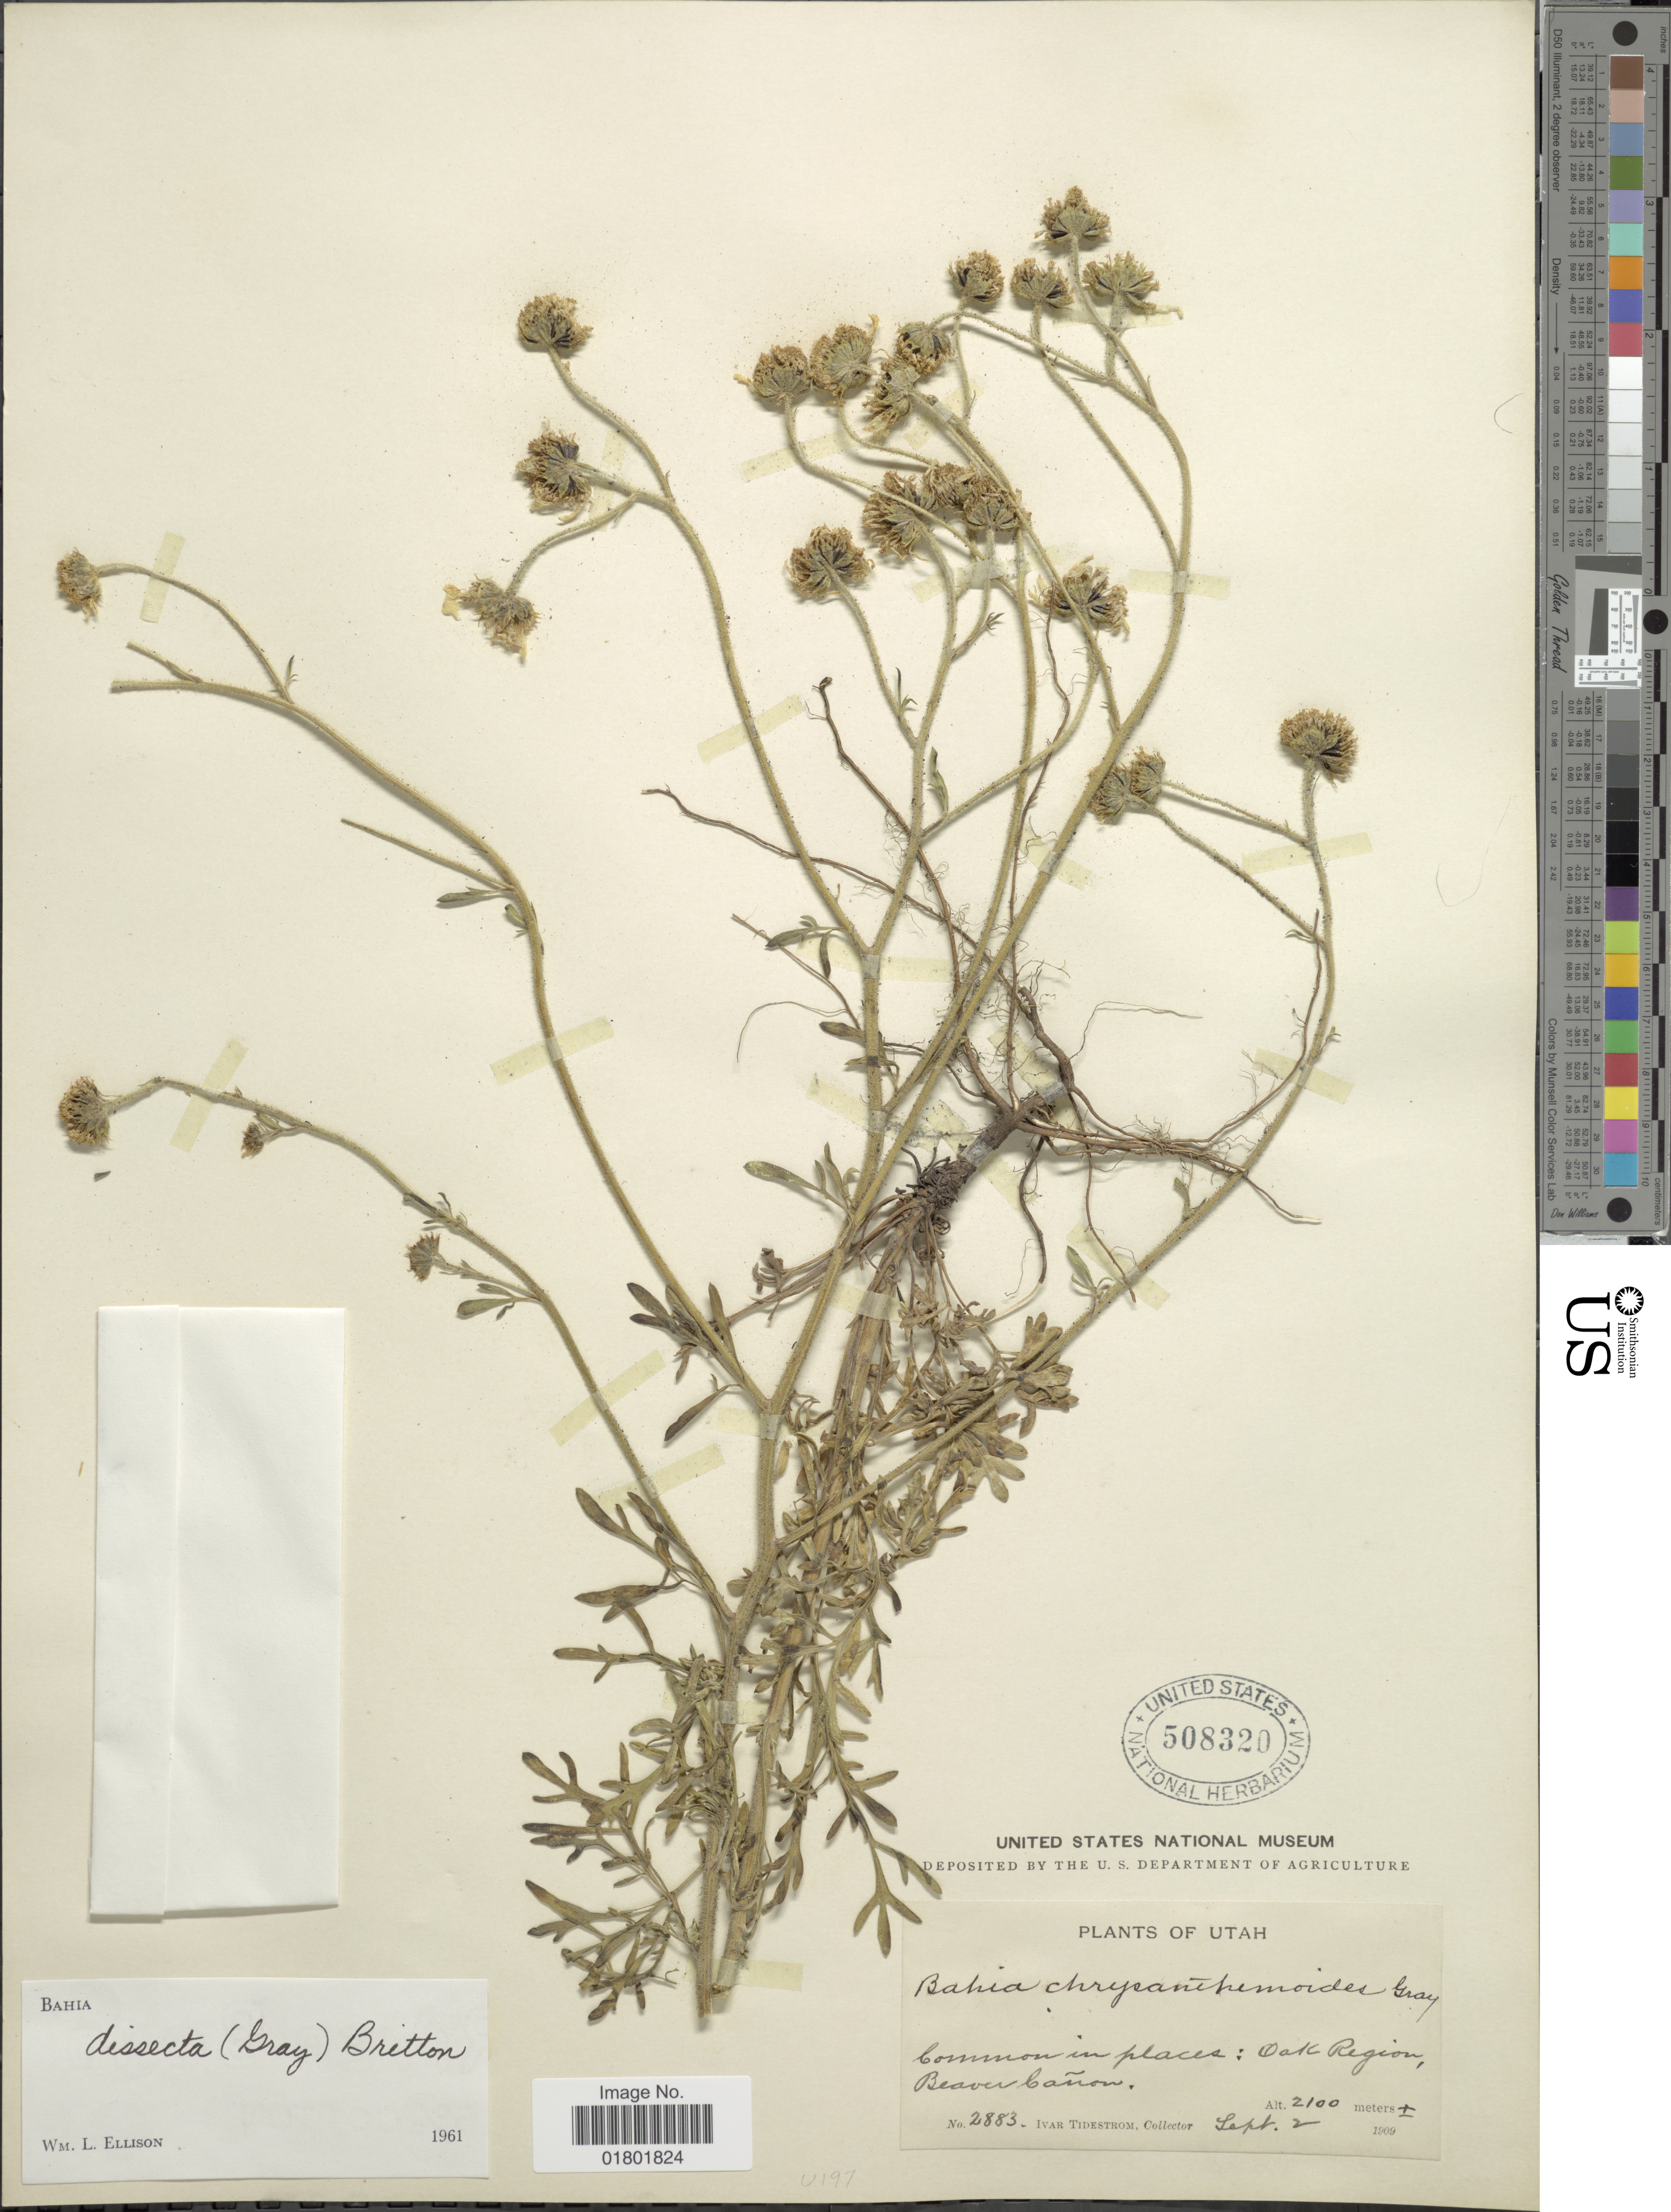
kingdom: Plantae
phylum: Tracheophyta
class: Magnoliopsida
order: Asterales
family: Asteraceae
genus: Bahia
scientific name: Bahia dissecta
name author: (A. Gray) Britton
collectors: I. F. Tidestrom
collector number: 2883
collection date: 1909-09-02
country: United States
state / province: Utah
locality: Oak Region, Beaver Canon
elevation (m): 2100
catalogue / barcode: US 508320